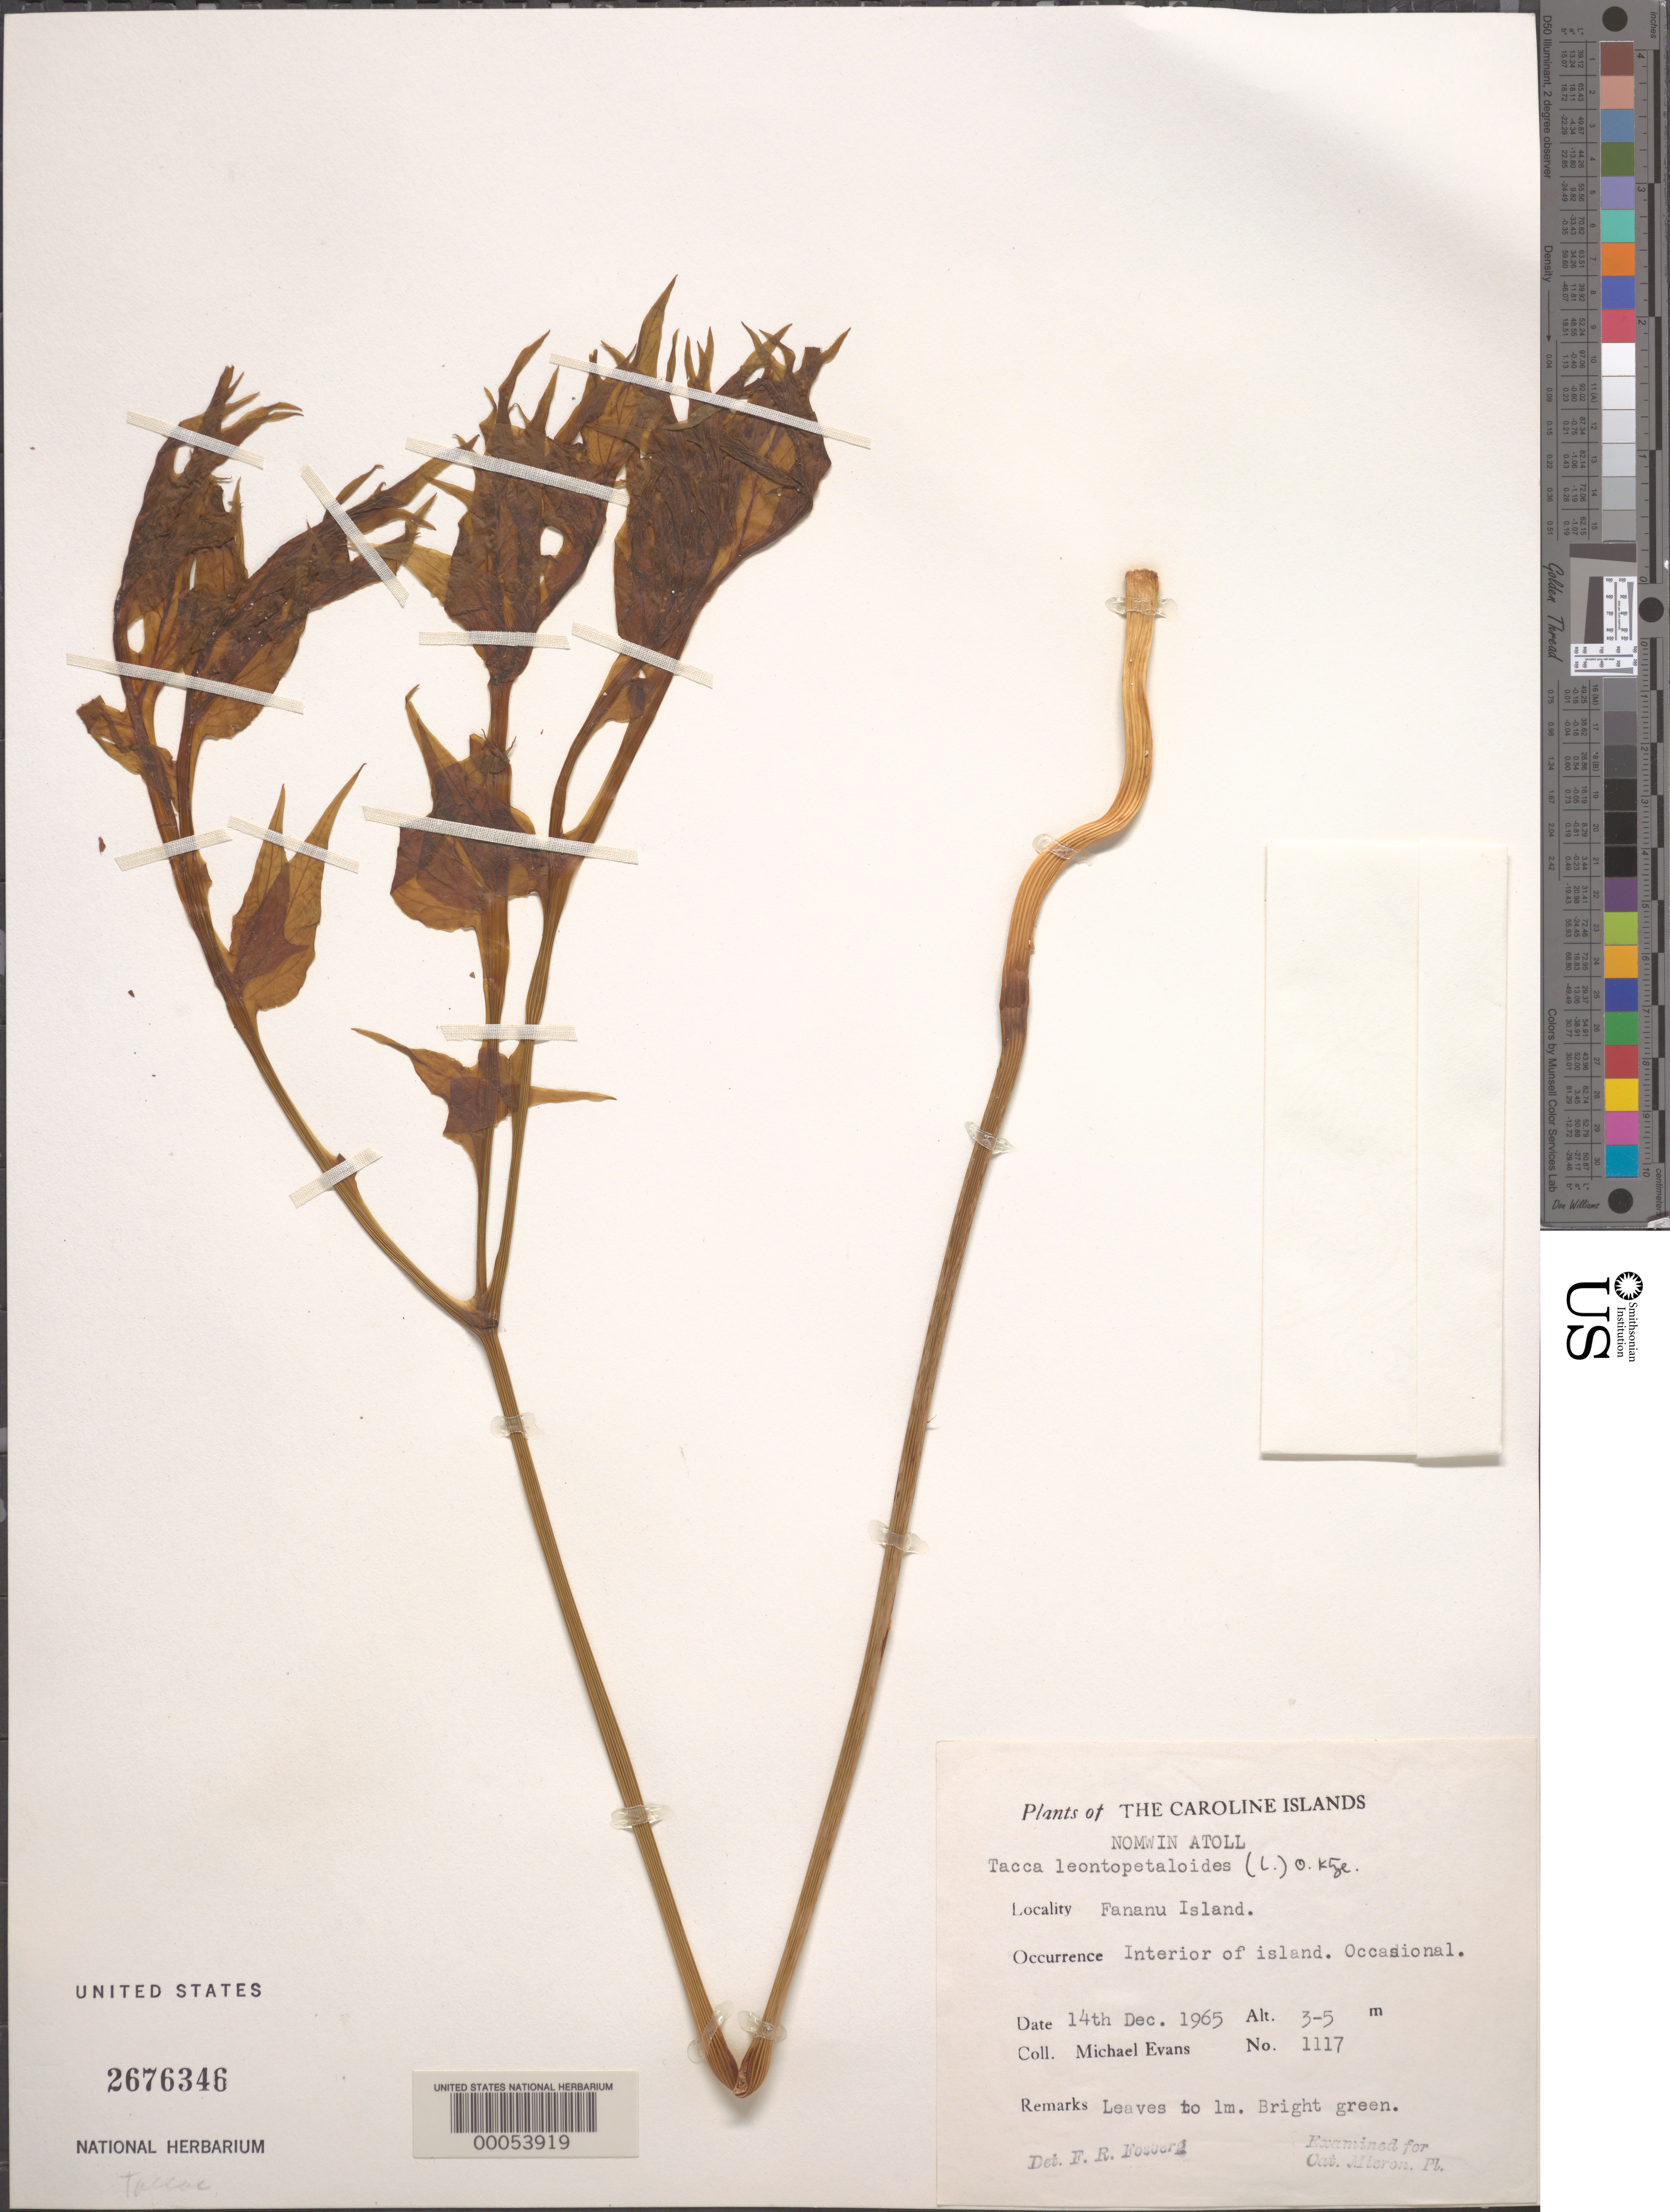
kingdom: Plantae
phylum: Tracheophyta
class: Liliopsida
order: Dioscoreales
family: Dioscoreaceae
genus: Tacca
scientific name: Tacca leontopetaloides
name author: (L.) Kuntze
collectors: M. Evans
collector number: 1117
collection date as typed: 14 Dec 1965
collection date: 1965-12-14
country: Micronesia, Federated States of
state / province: Truk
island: Nomwin Atoll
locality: Fananu Islet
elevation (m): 3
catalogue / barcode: US 2676346